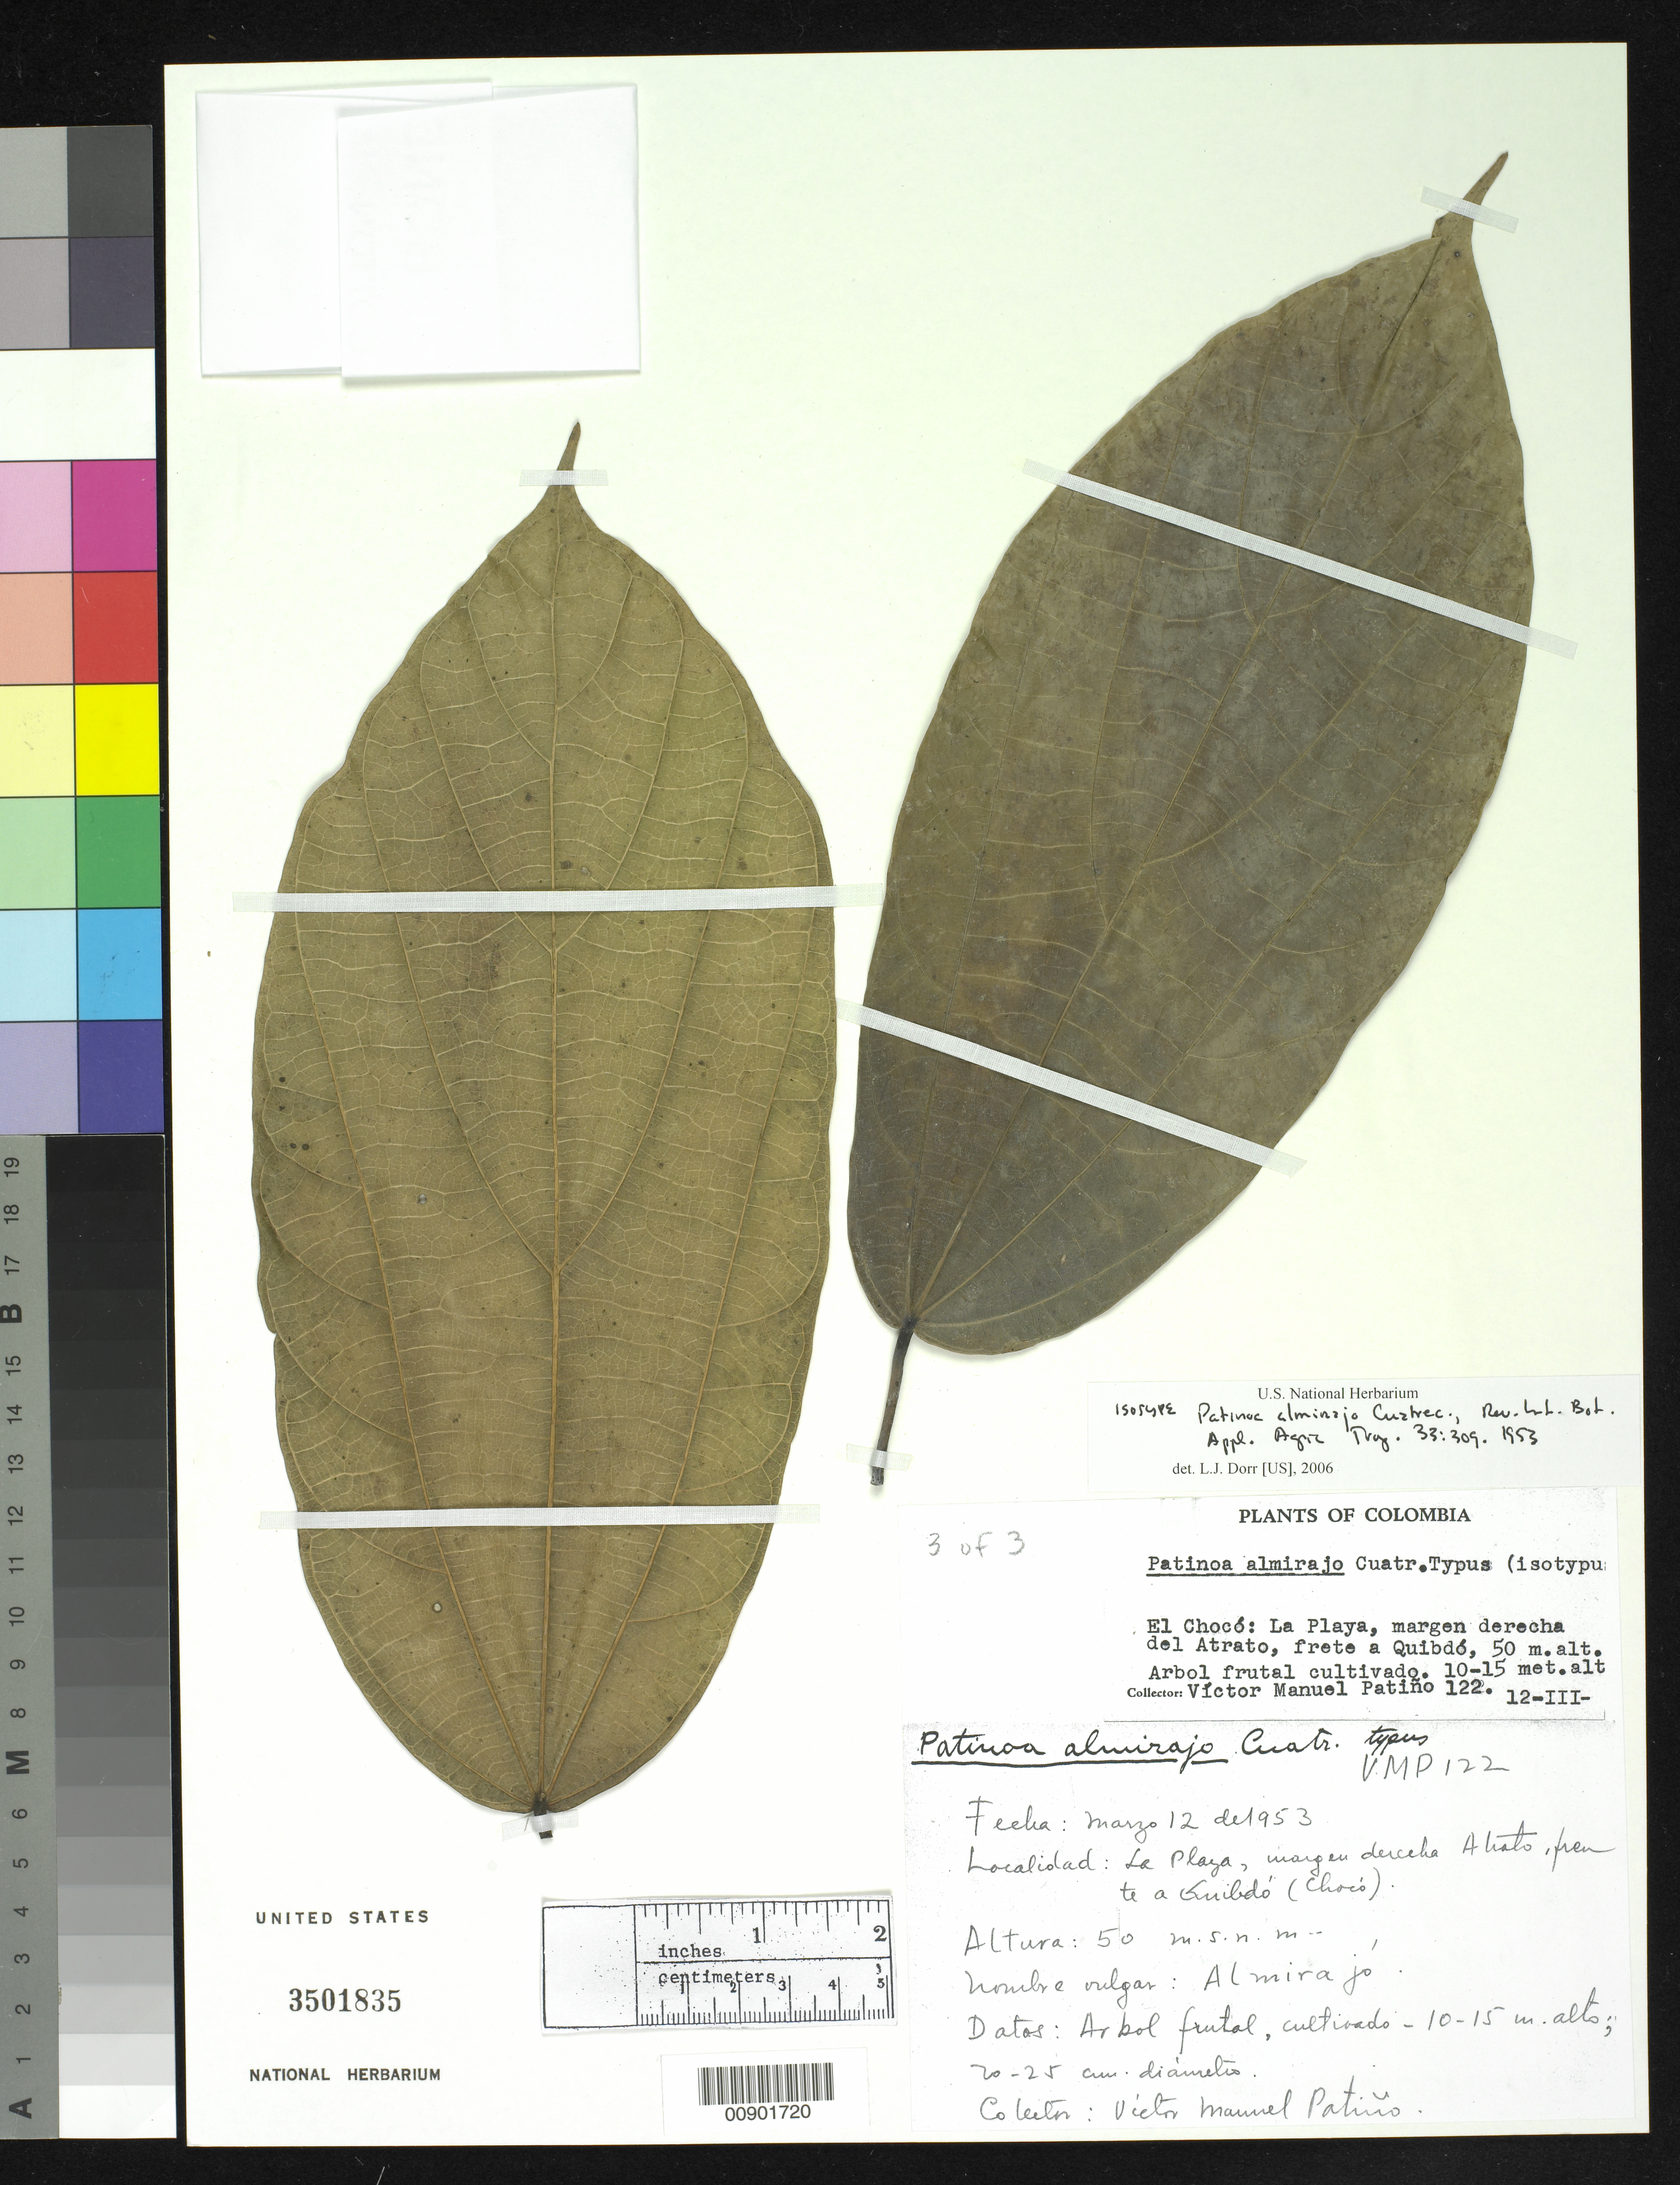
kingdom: Plantae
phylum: Tracheophyta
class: Magnoliopsida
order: Malvales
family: Malvaceae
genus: Patinoa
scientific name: Patinoa almirajo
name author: Cuatrec.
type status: Isotype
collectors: V. M. Patiño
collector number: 122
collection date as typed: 12 Mar 1953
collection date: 1953-03-12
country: Colombia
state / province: Chocó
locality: El Chocó: La Playa, margen derecha del Atrato, frete a Quibdó.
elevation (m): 50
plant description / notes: SEE FRUIT COLLECTION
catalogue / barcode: US 3501835